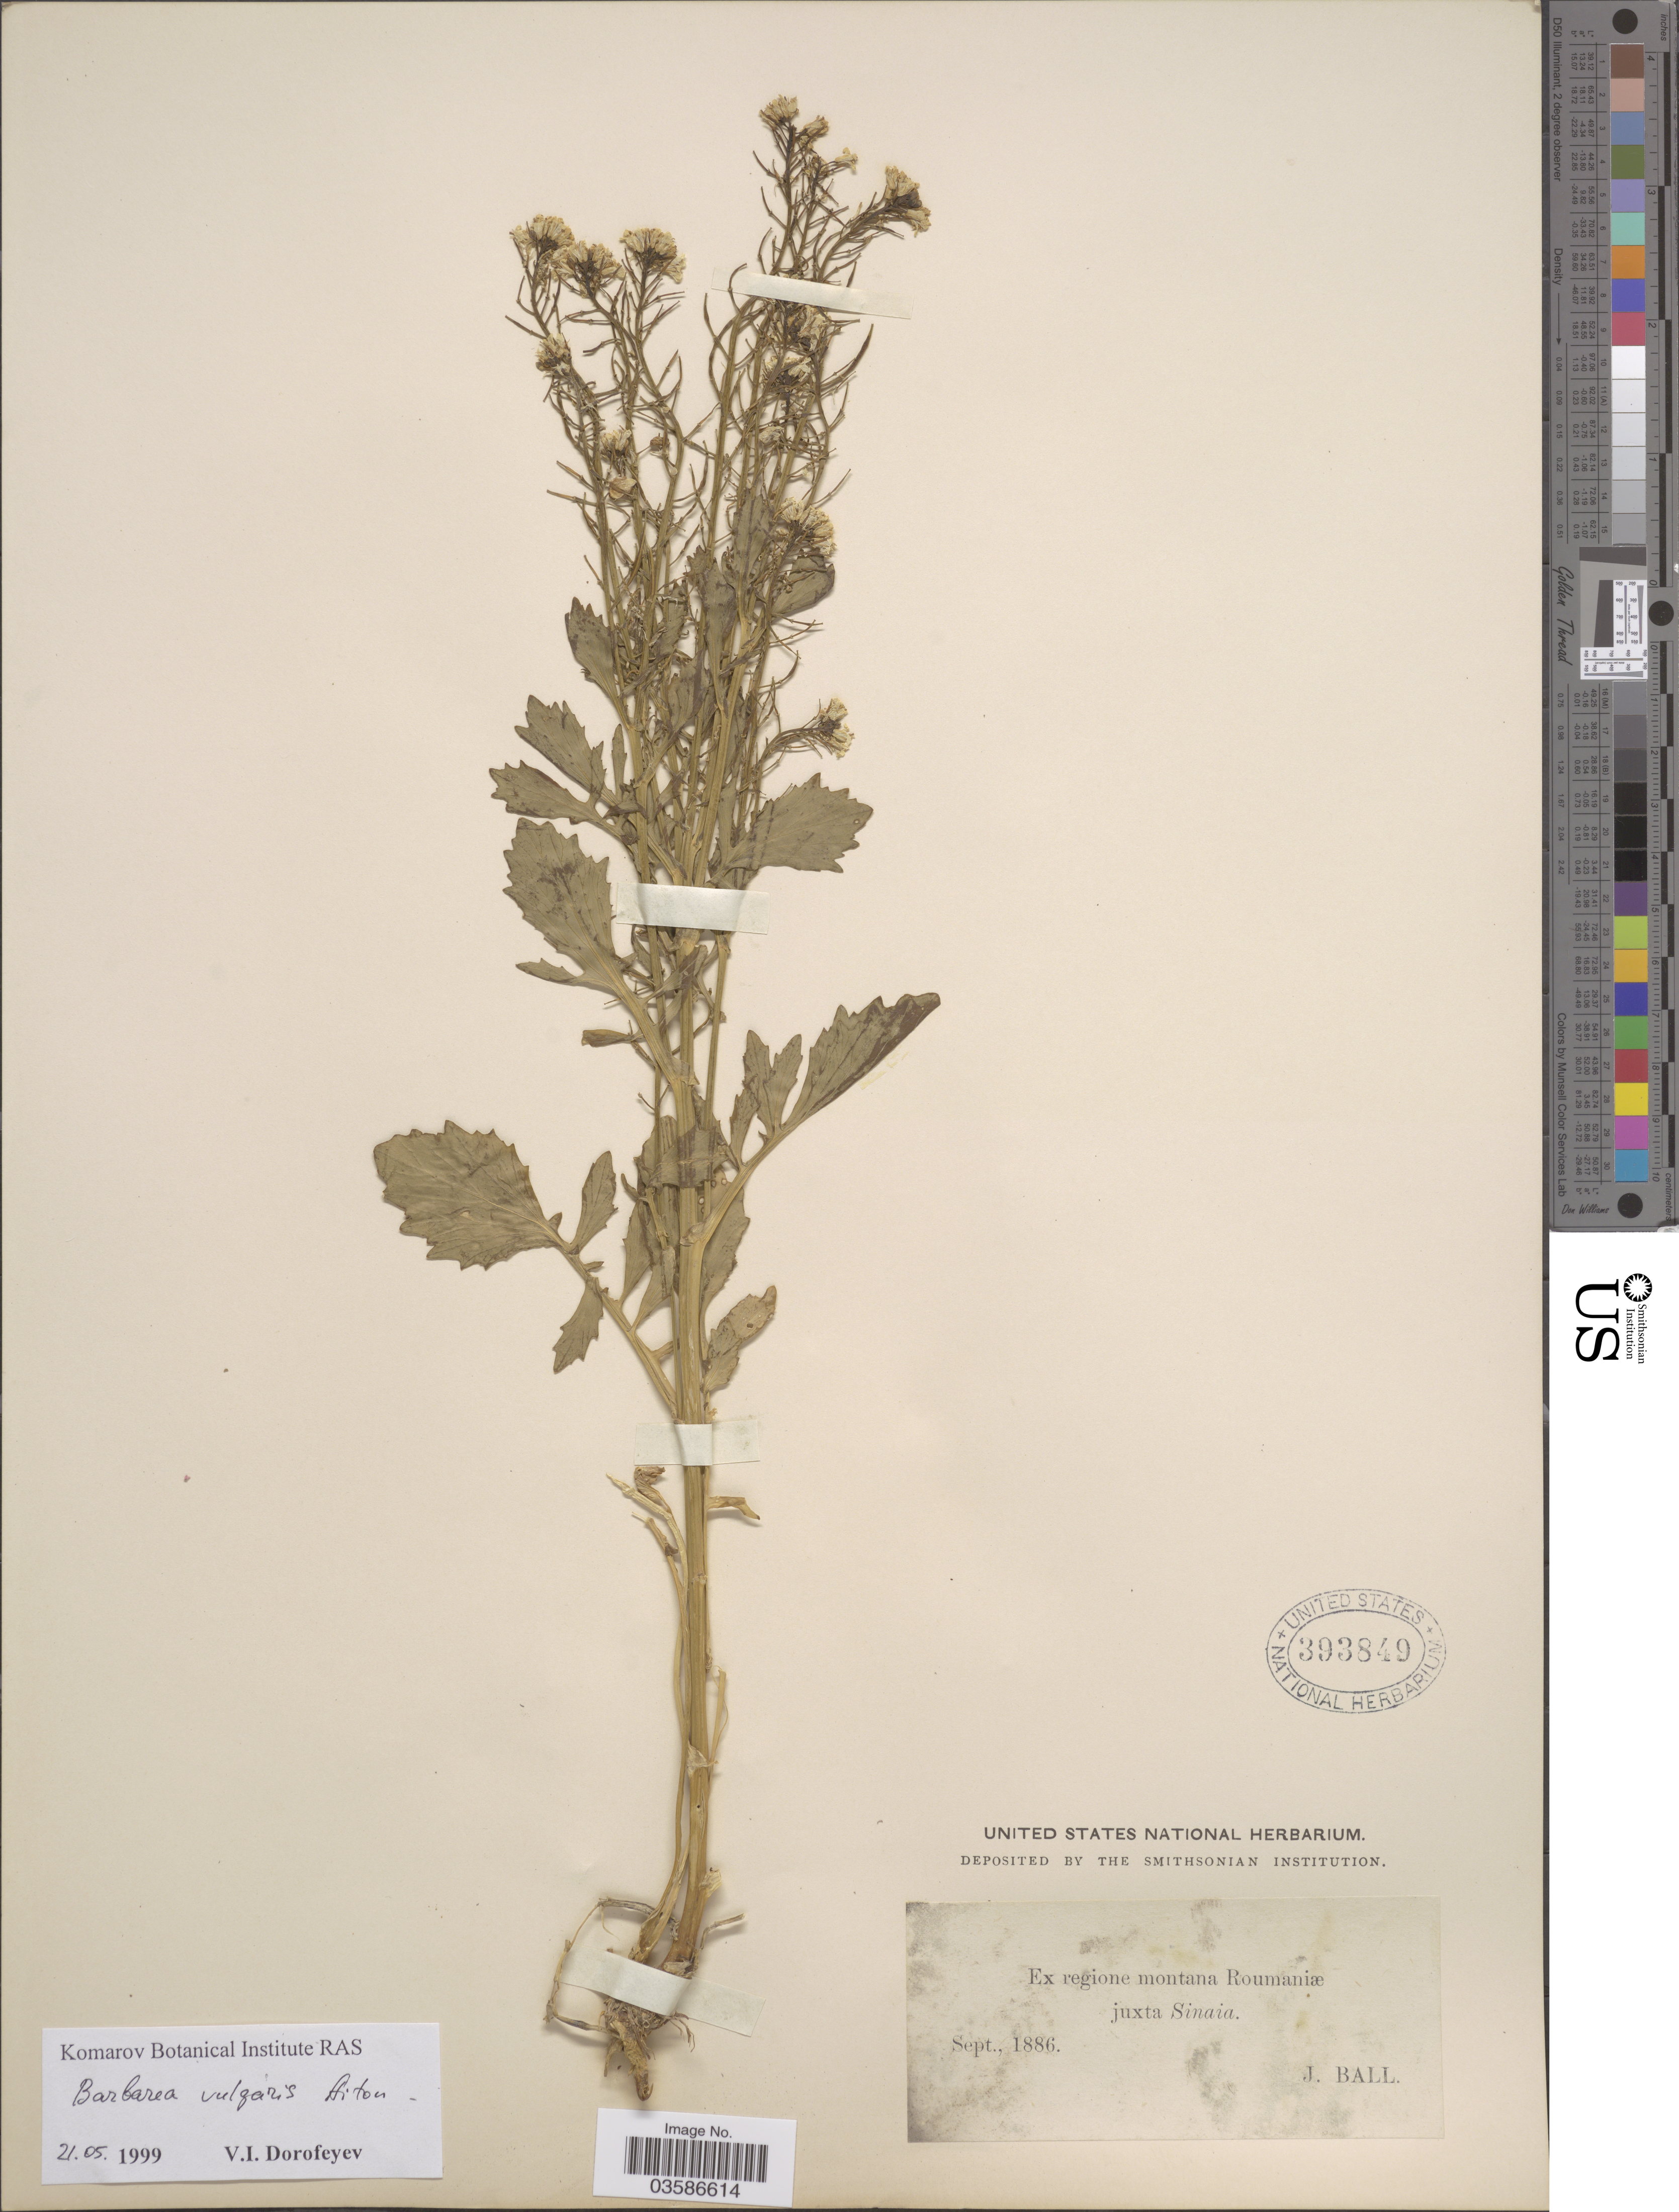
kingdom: Plantae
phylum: Tracheophyta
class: Magnoliopsida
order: Brassicales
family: Brassicaceae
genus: Barbarea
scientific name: Barbarea vulgaris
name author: W.T. Aiton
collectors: J. Ball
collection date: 1886-09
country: Romania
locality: Ex regione montana Roumaniæ juxta Sinaia.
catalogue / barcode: US 393849